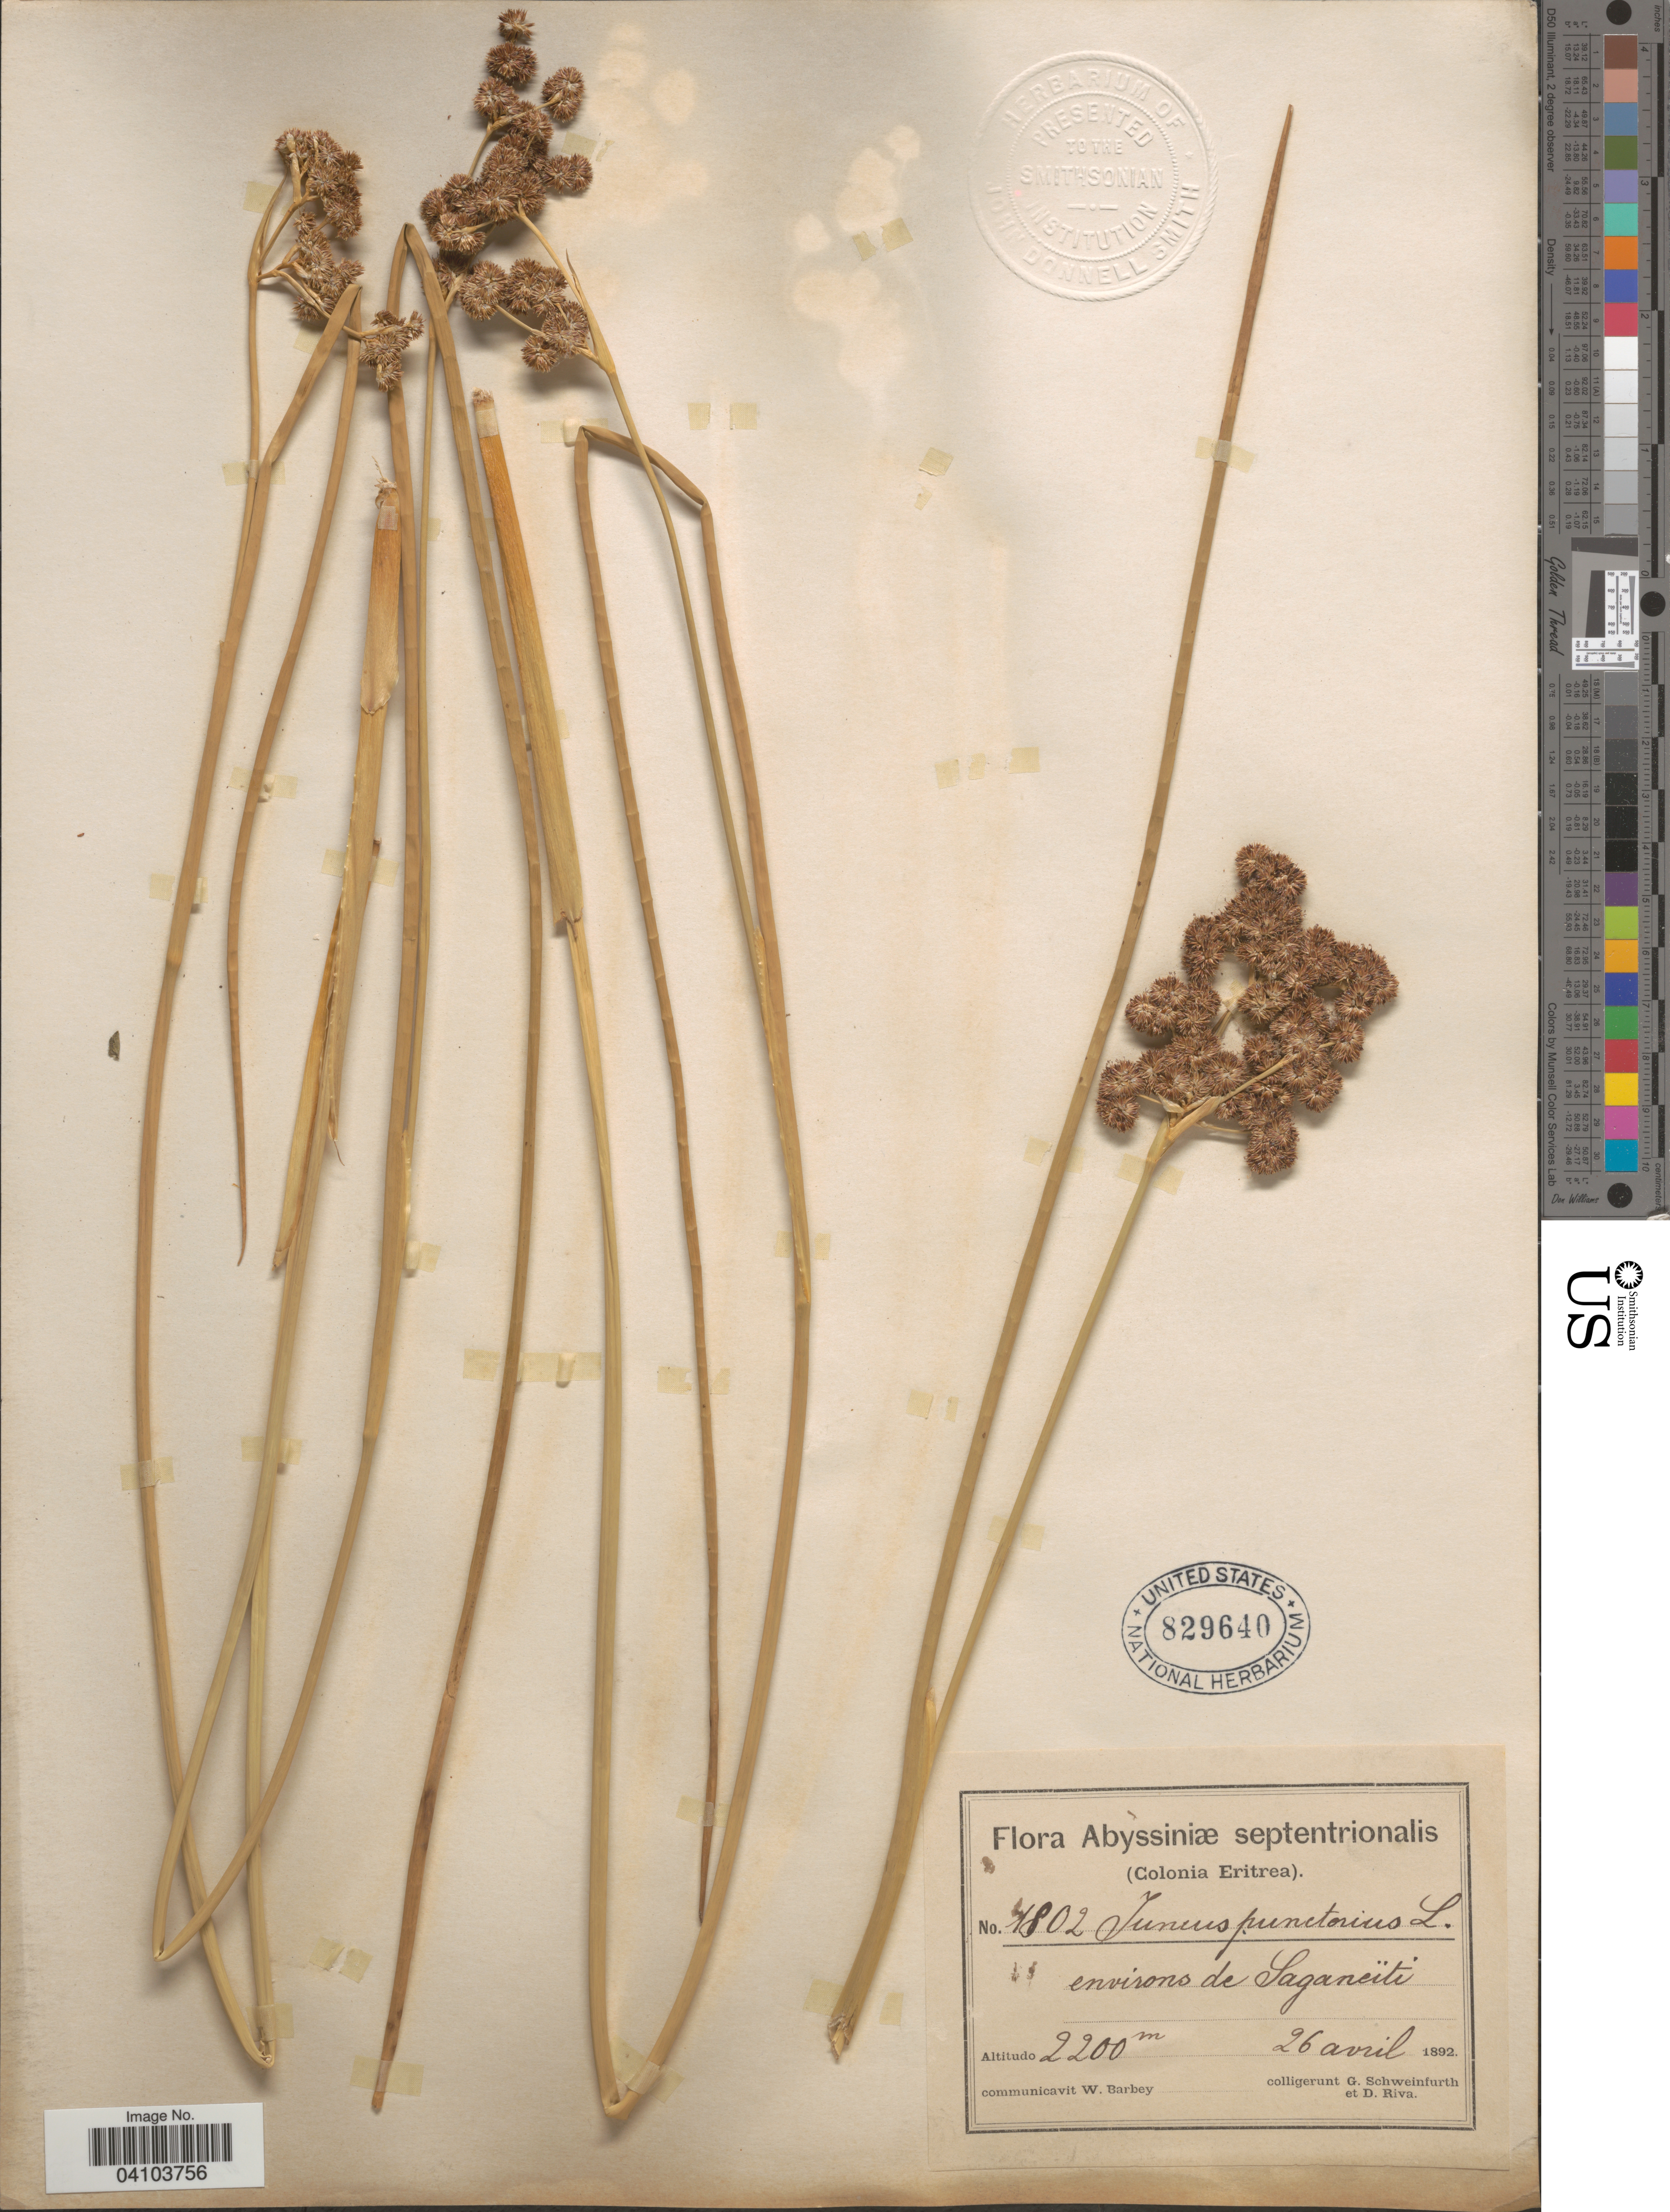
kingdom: Plantae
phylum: Tracheophyta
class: Liliopsida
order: Poales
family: Juncaceae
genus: Juncus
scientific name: Juncus punctorius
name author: L. f.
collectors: G. A. Schweinfurth (herbarium) & D. Riva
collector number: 1802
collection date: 1892-04-26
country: Ethiopia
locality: Abyssiniæ septentrionalis. (Colonia Eritrea). Environs de Saganeïti.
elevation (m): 2200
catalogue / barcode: US 829640